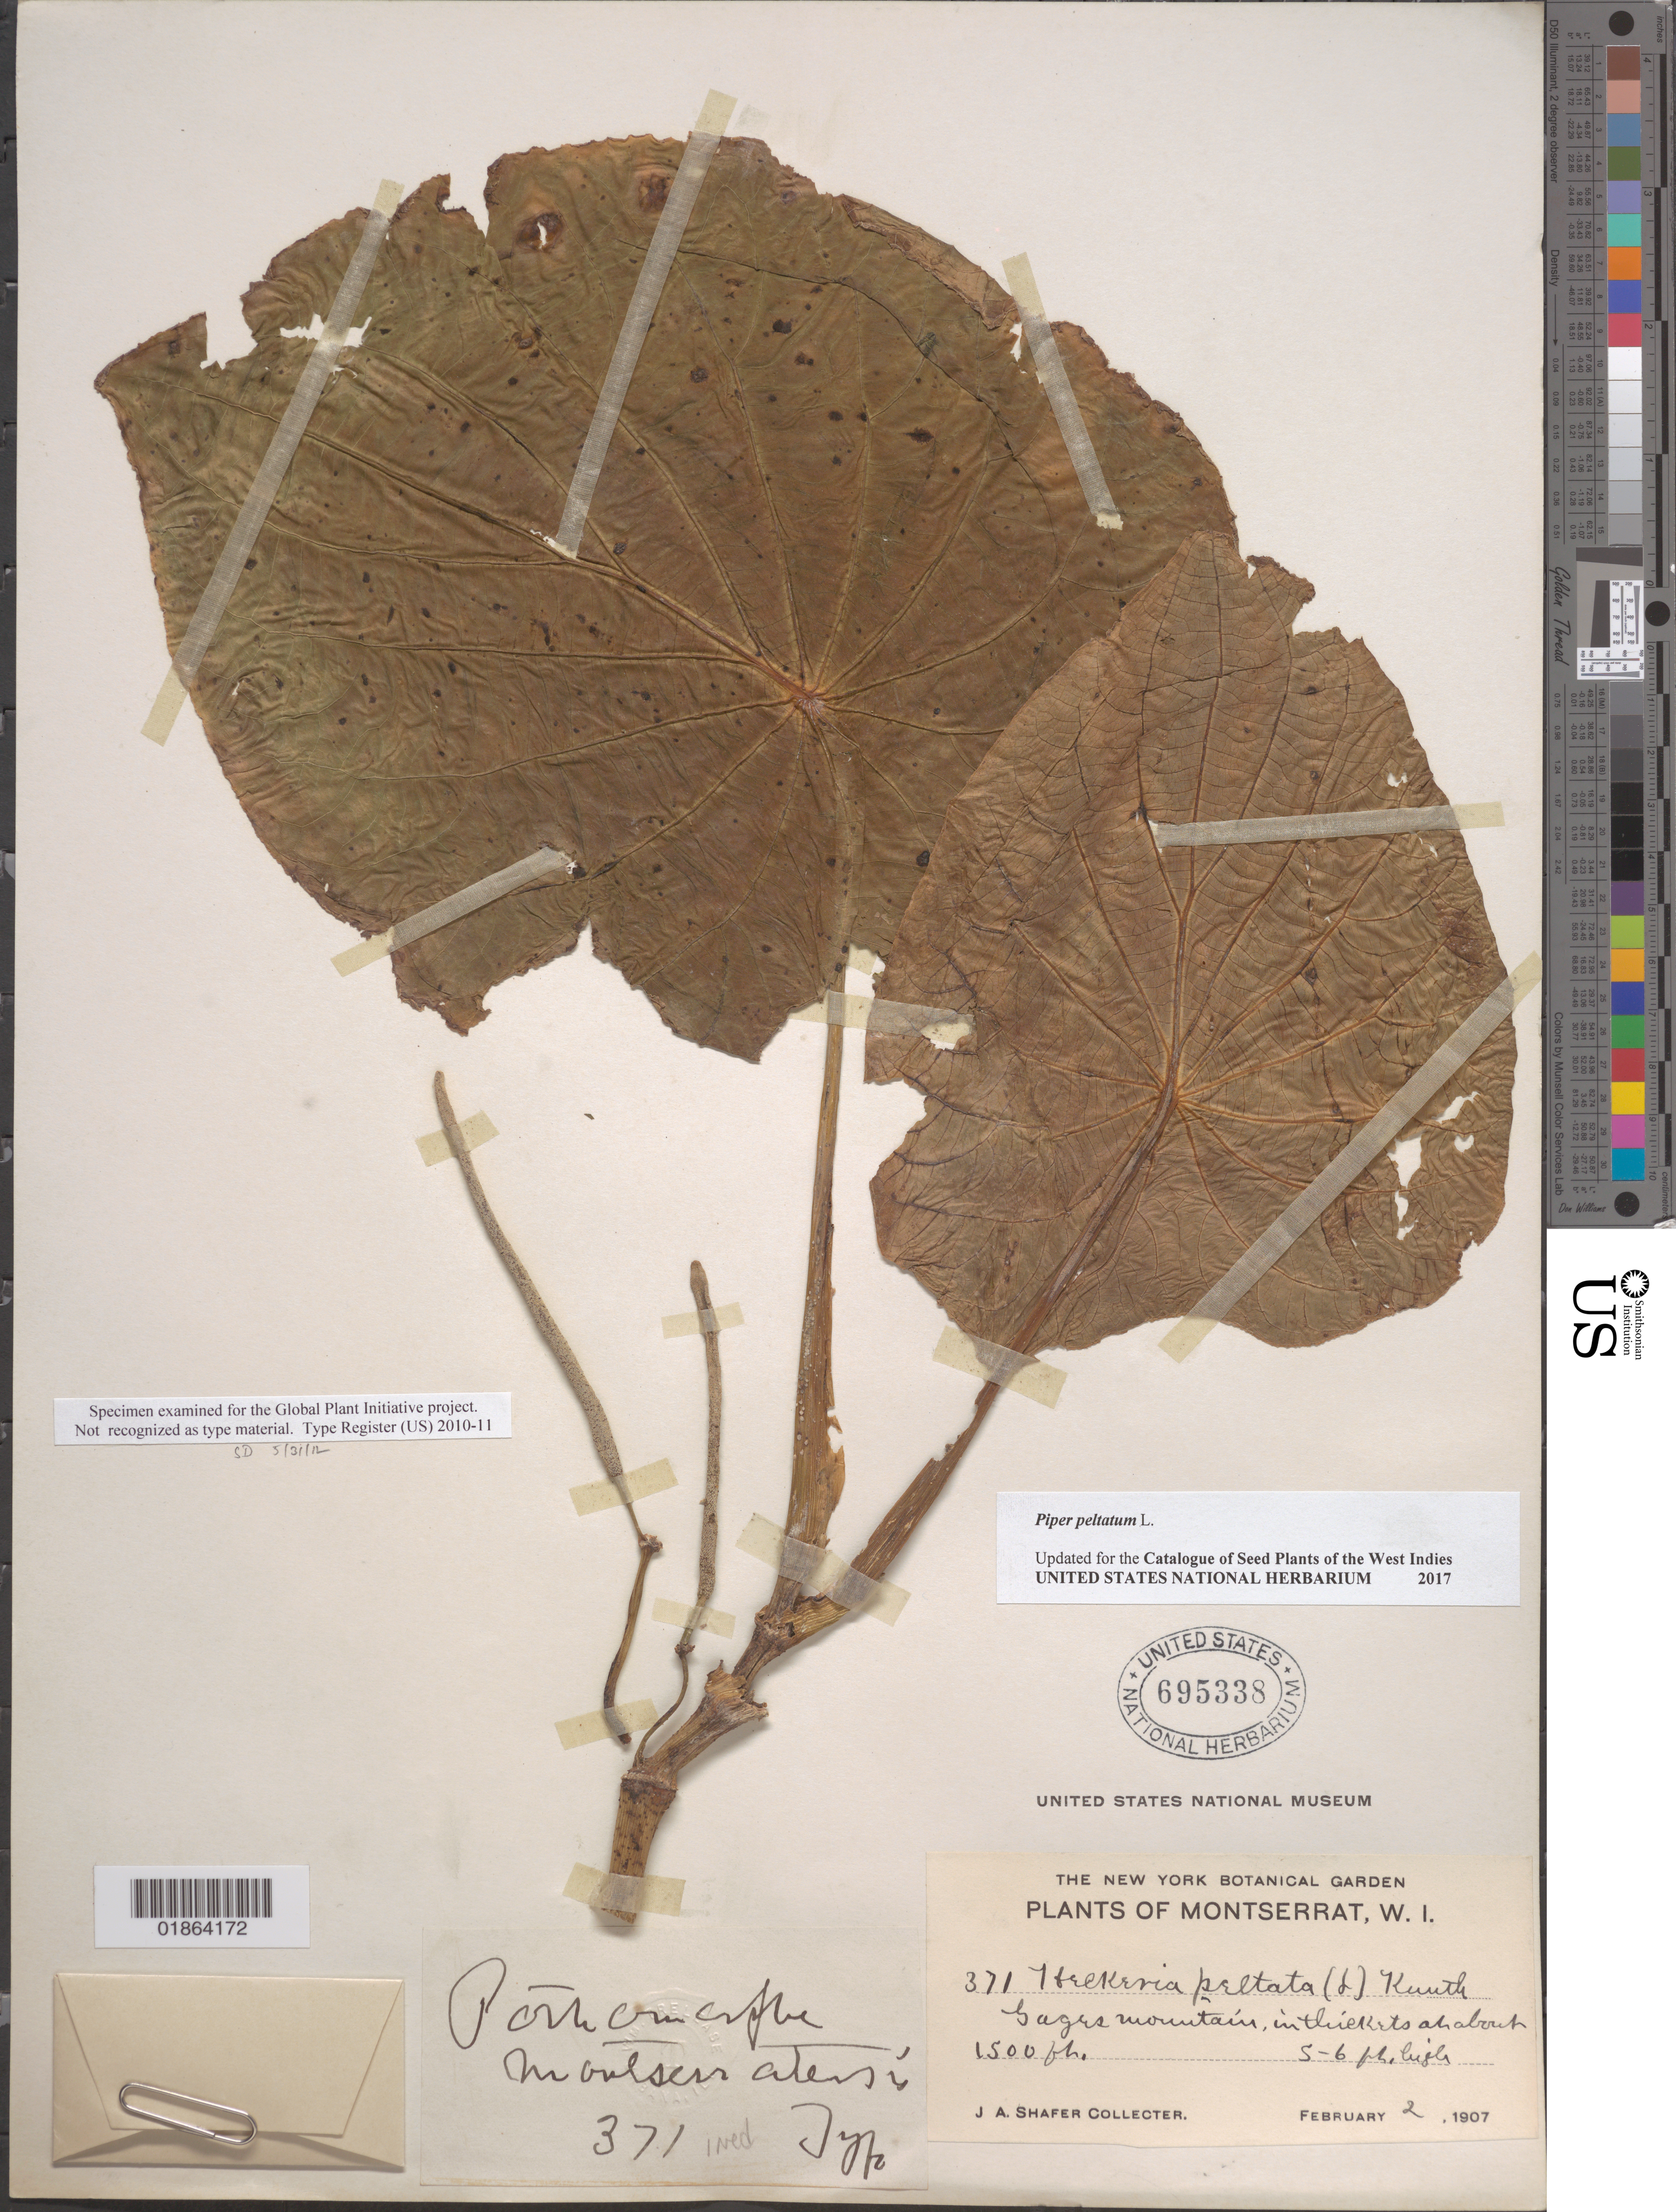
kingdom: Plantae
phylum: Tracheophyta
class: Magnoliopsida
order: Piperales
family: Piperaceae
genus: Piper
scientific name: Piper peltatum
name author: L.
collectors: J. A. Shafer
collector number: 371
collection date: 1907-02-02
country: Montserrat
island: Montserrat I.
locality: Gages Mountain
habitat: In thickets, 5-6 ft high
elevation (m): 457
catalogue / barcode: US 695338